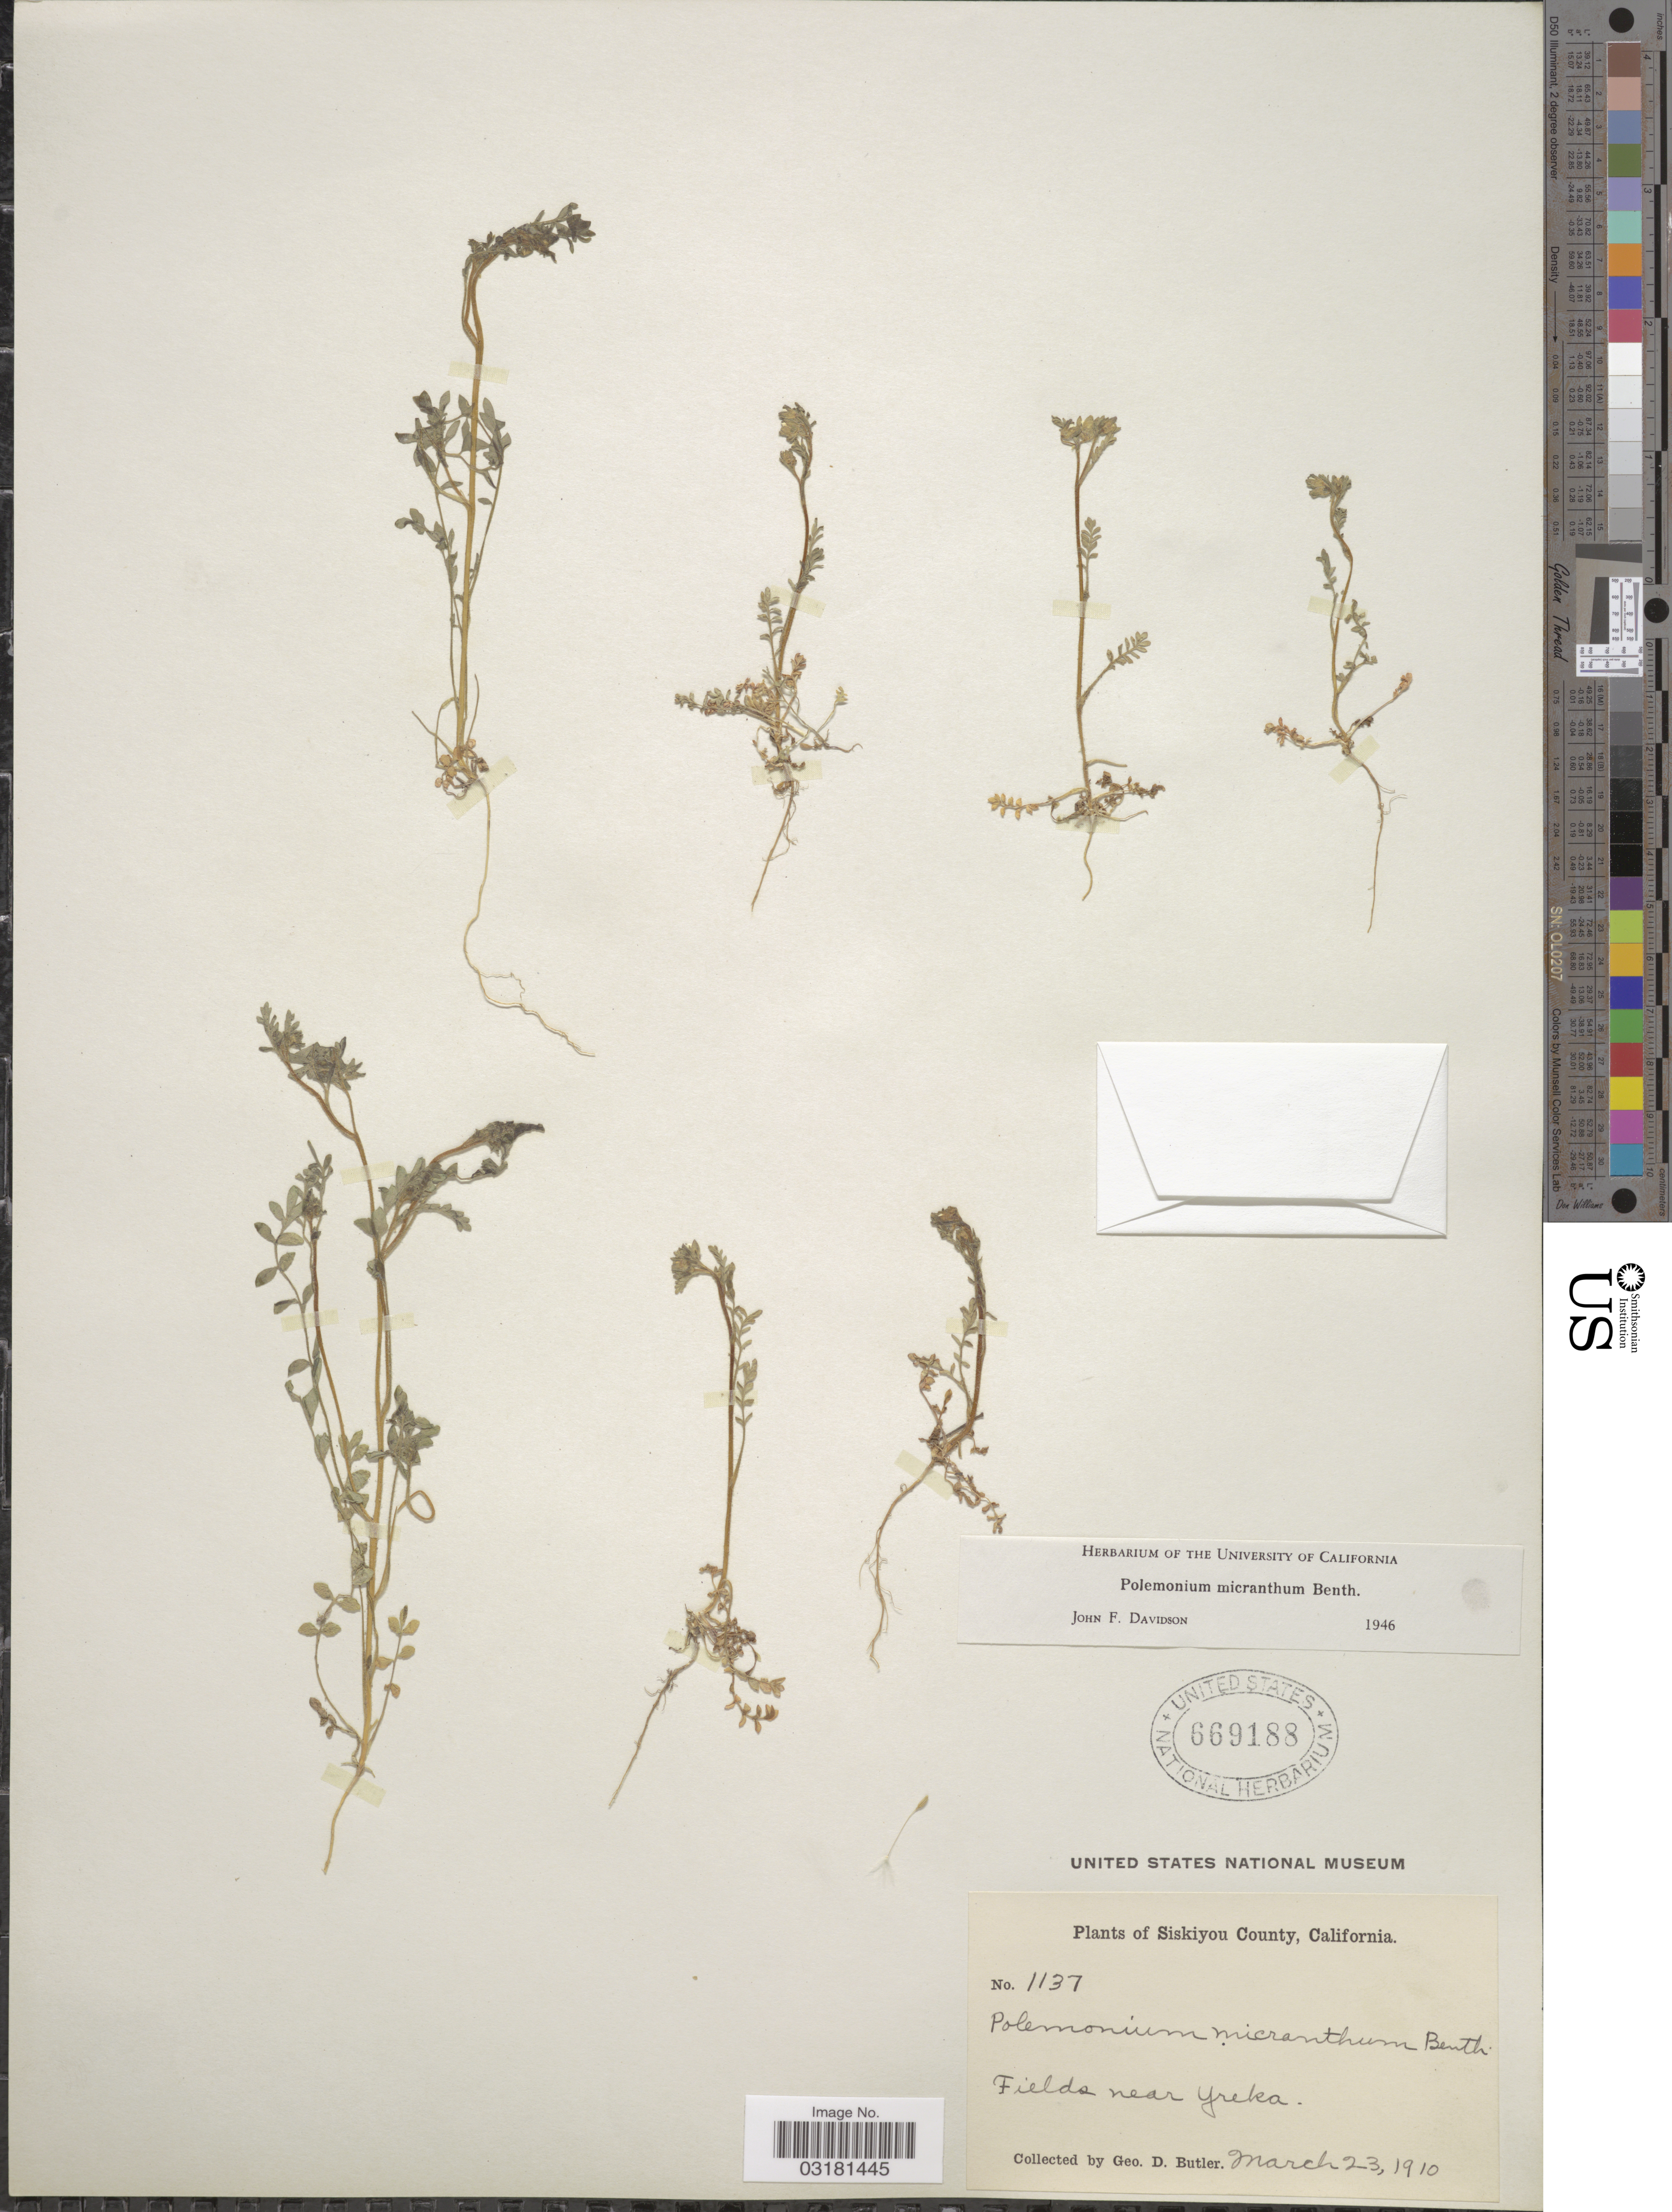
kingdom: Plantae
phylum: Tracheophyta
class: Magnoliopsida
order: Ericales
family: Polemoniaceae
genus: Polemonium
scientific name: Polemonium micranthum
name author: Benth.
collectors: G. D. Butler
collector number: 1137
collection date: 1910-03-23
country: United States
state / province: California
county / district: Siskiyou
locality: Siskiyou County. Fields near Yreka.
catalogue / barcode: US 669188